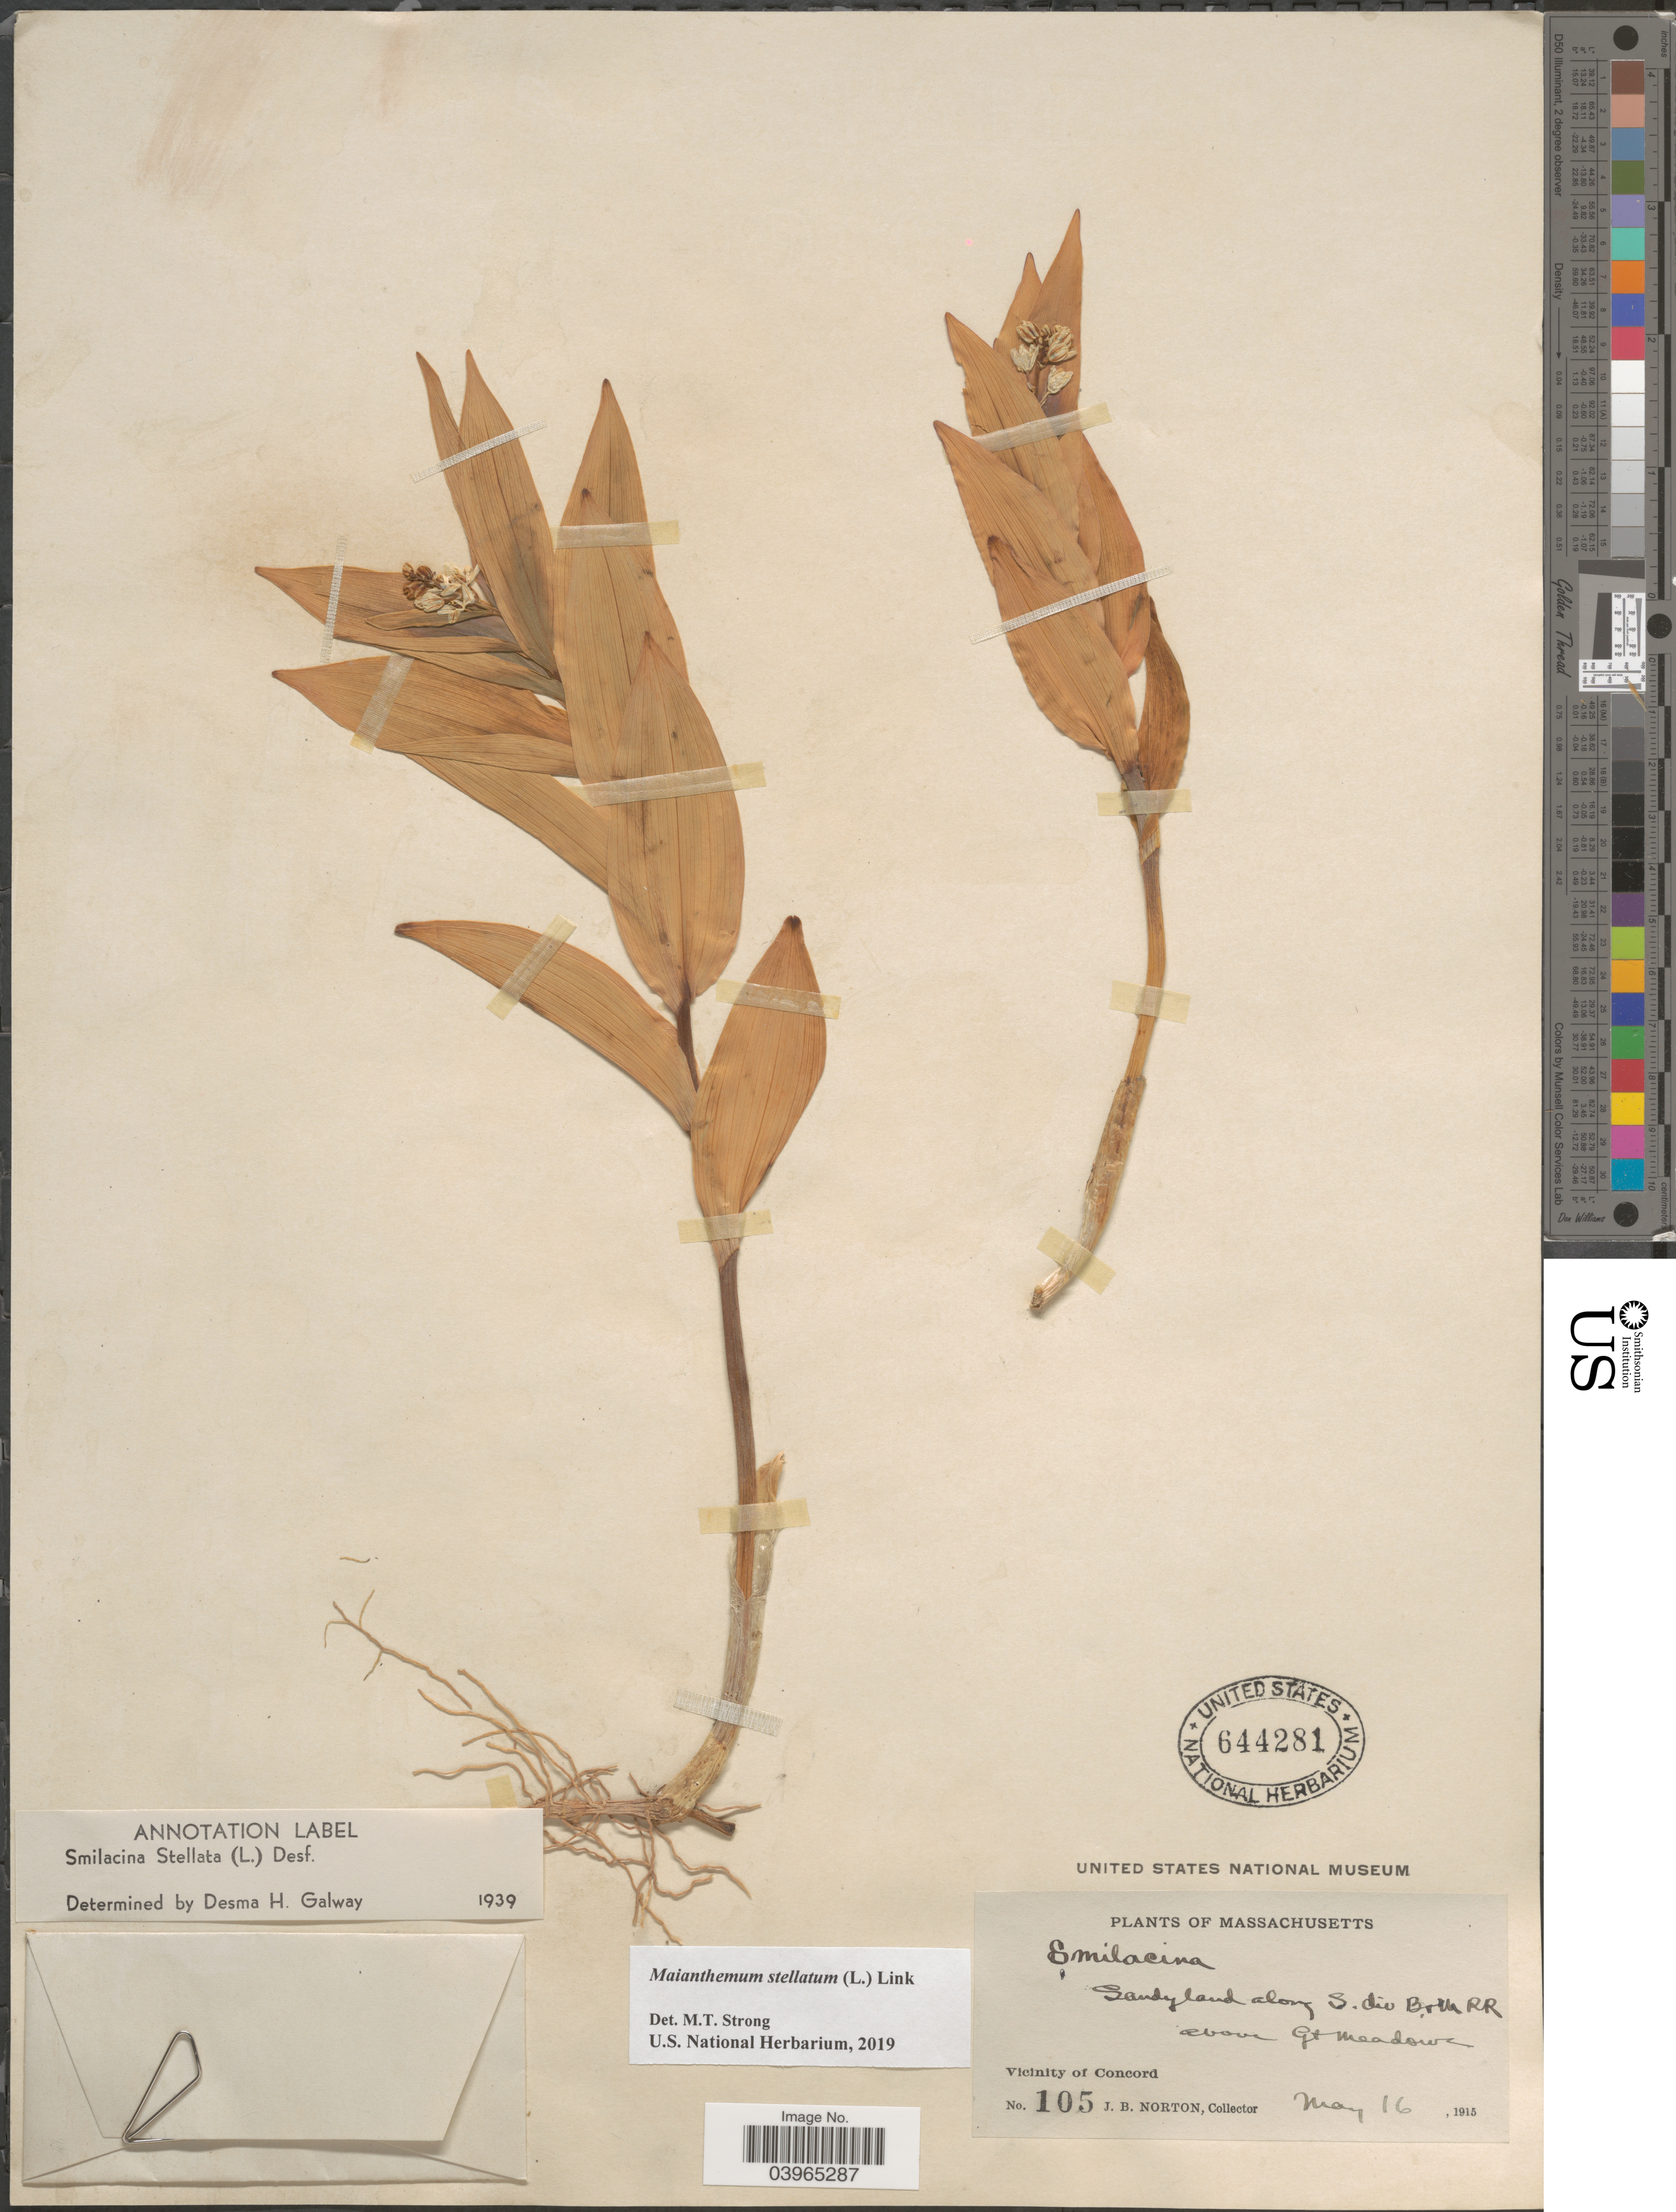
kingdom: Plantae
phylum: Tracheophyta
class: Liliopsida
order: Asparagales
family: Asparagaceae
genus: Maianthemum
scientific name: Maianthemum stellatum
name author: (L.) Link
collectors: J. B. Norton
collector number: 105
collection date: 1915-05-16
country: United States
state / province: Massachusetts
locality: Sandyland along S. div Both RR above Gt meadows. Vicinity of Concord.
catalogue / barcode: US 644281